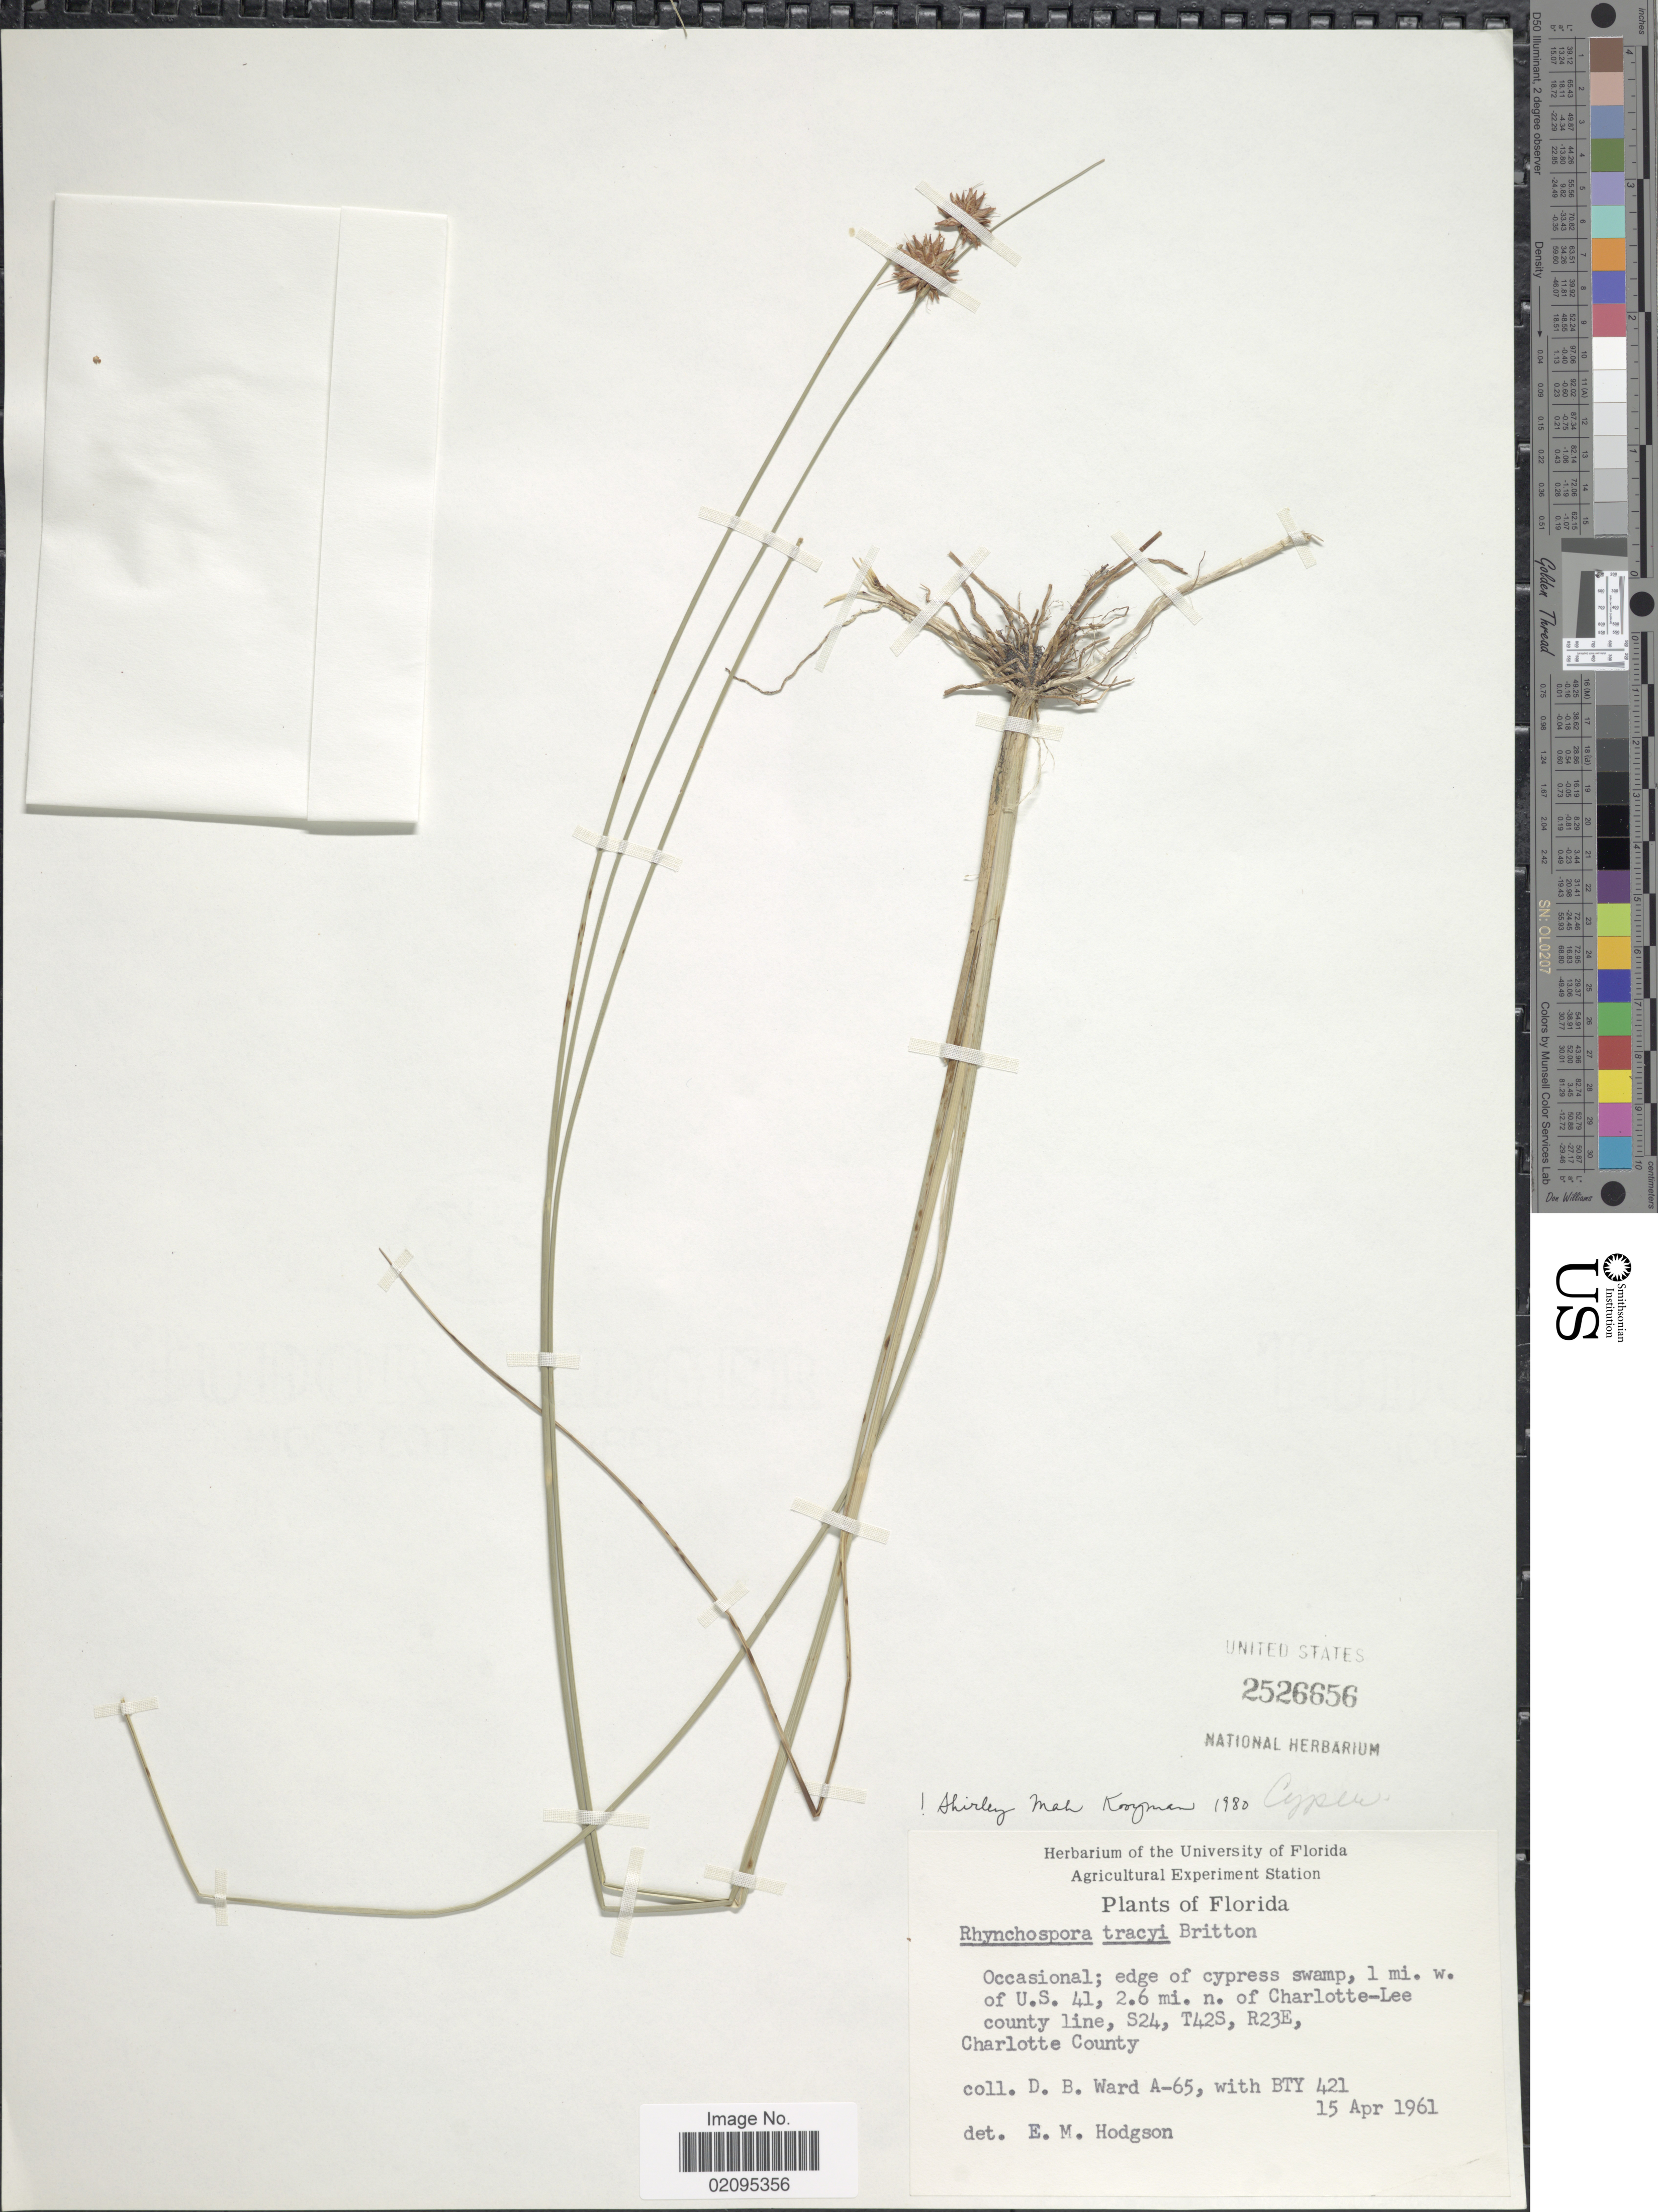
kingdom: Plantae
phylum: Tracheophyta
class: Liliopsida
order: Poales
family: Cyperaceae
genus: Rhynchospora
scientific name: Rhynchospora tracyi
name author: Britton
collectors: D. B. Ward & B. T. Y.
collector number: A-65/421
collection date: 1961-04-15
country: United States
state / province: Florida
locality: Edge of cypress swamp, 1 mi. w. of U.S. 41, 2.6 mi. n. of Charlotte-Lee county line, S24, T42S, R23E, Charlotte County.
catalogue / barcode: US 2526656